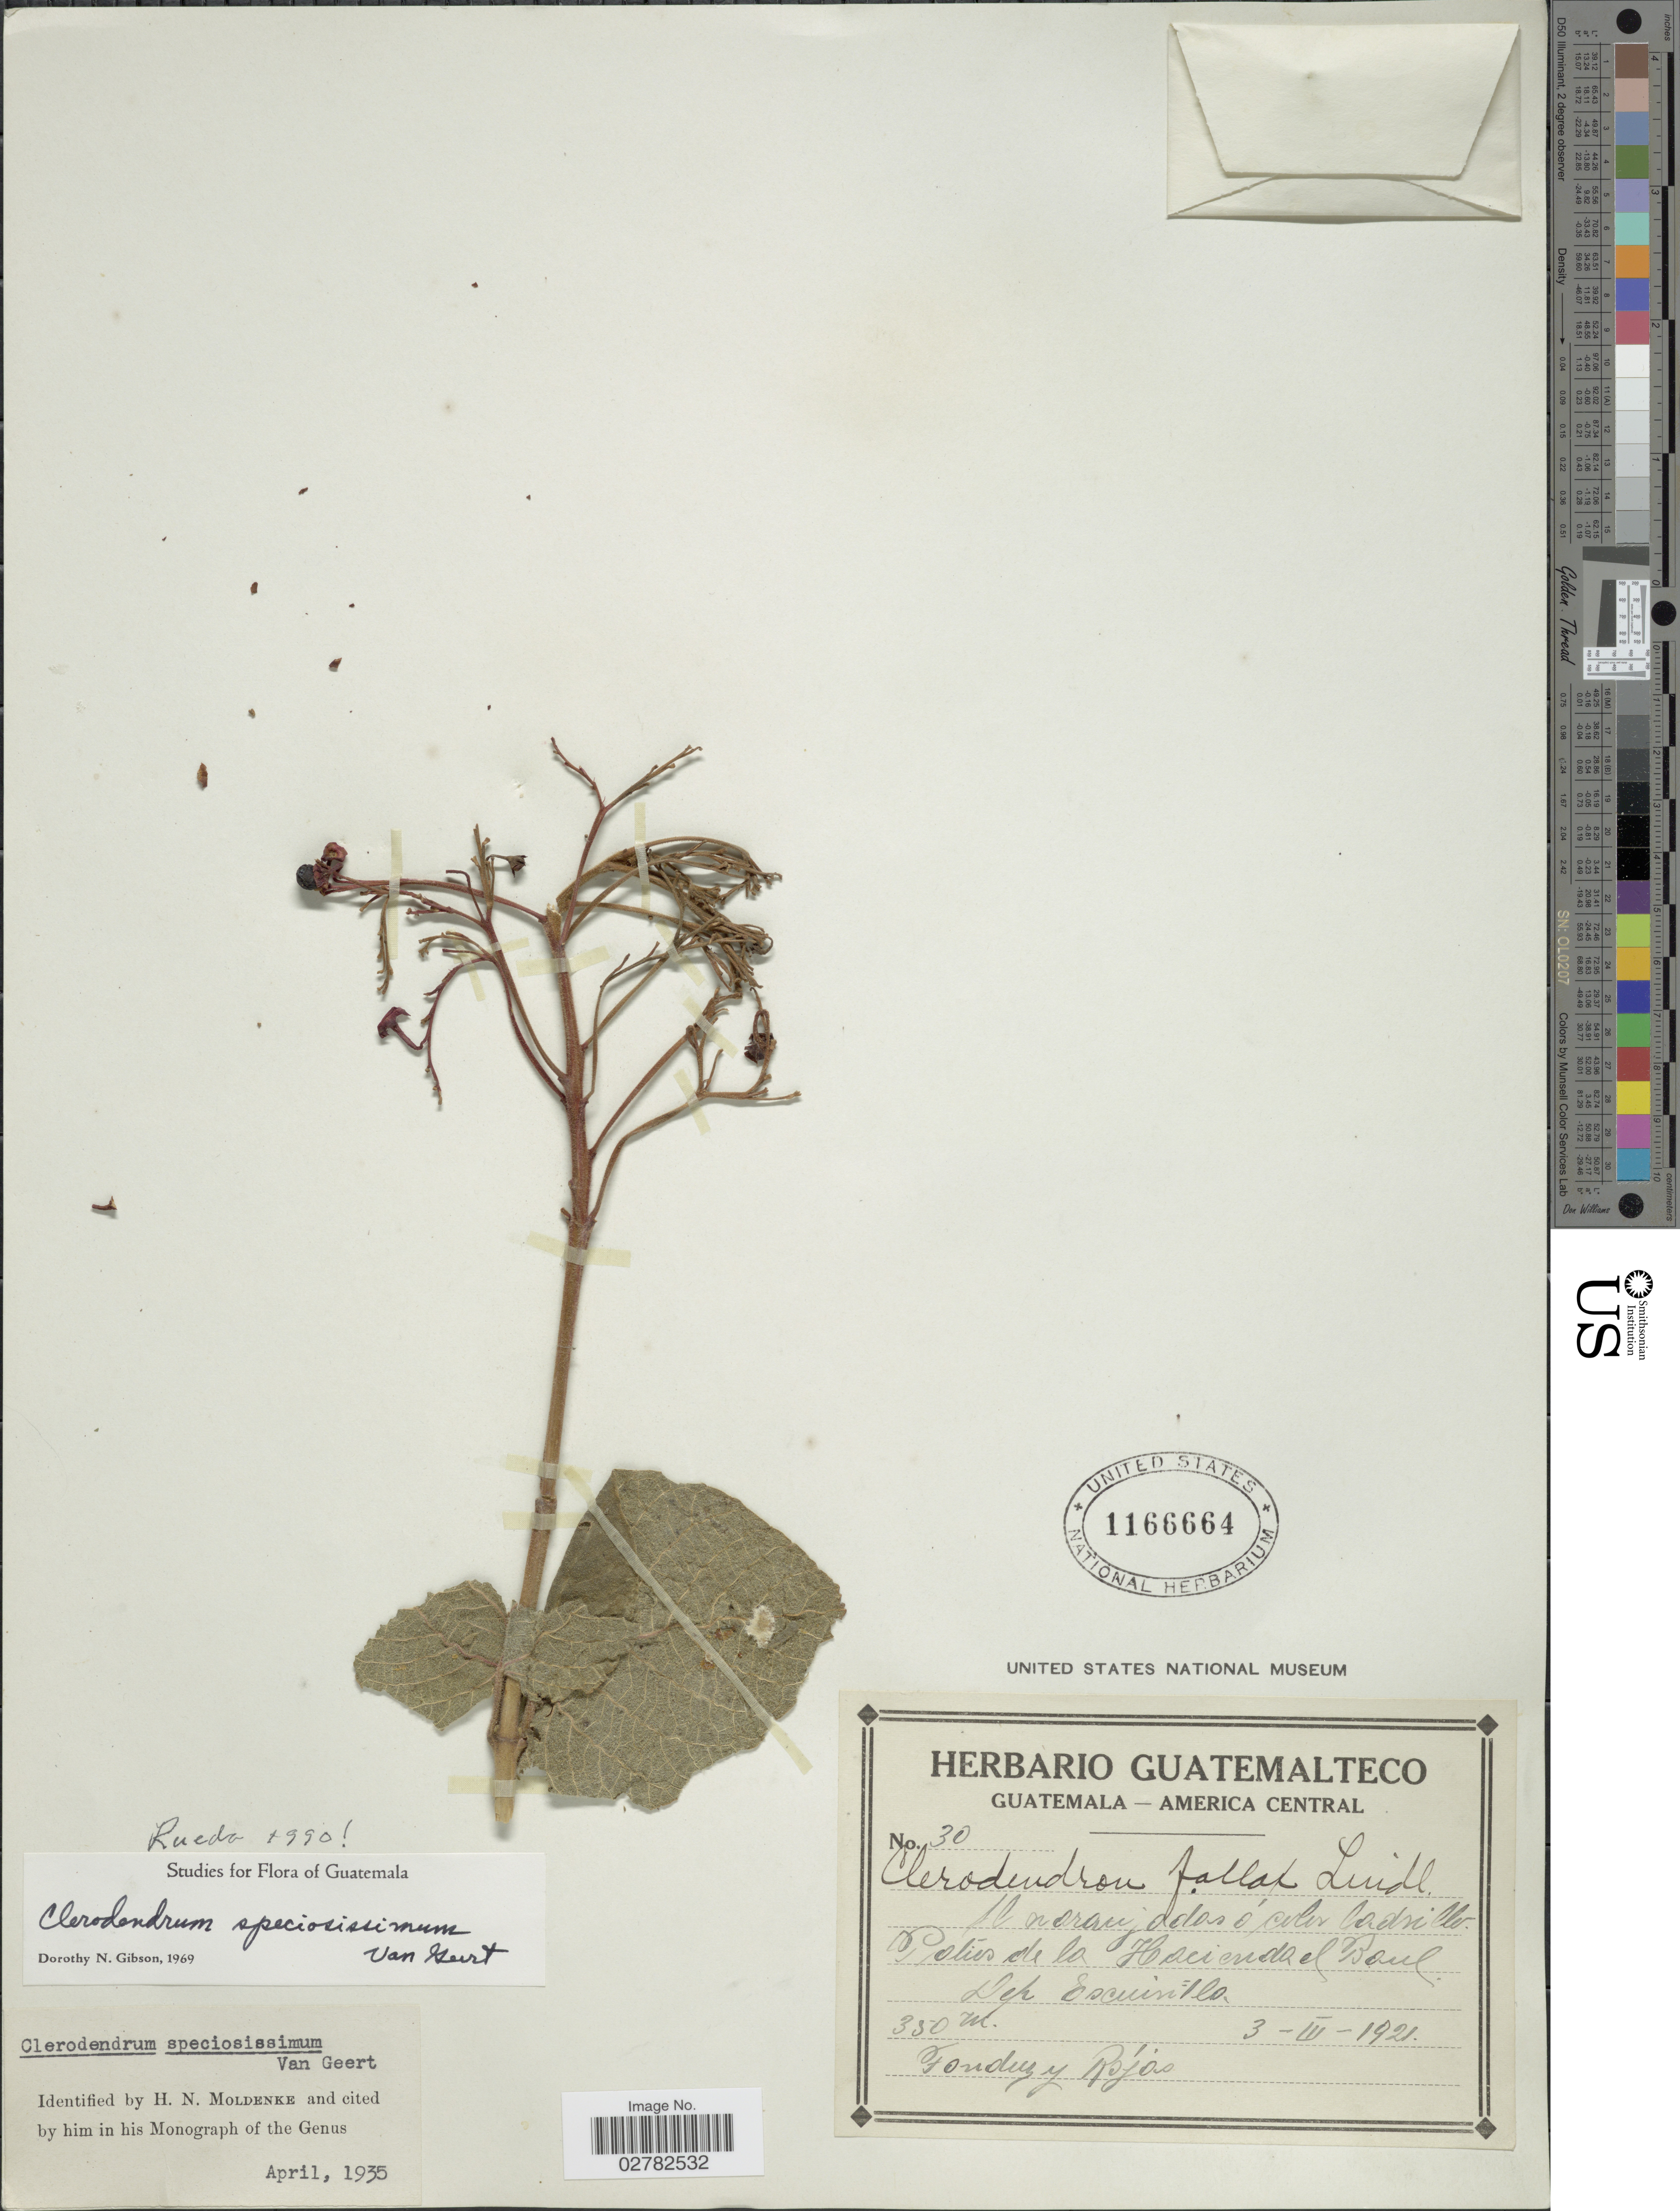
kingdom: Plantae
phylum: Tracheophyta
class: Magnoliopsida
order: Lamiales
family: Lamiaceae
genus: Clerodendrum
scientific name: Clerodendrum speciosissimum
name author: Drapiez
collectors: Tonduz & Rójos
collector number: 30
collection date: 1921-03-03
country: Guatemala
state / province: Escuintla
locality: Políes de la Hacienda el Baul. Dep Escuintla.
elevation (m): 350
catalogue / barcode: US 1166664